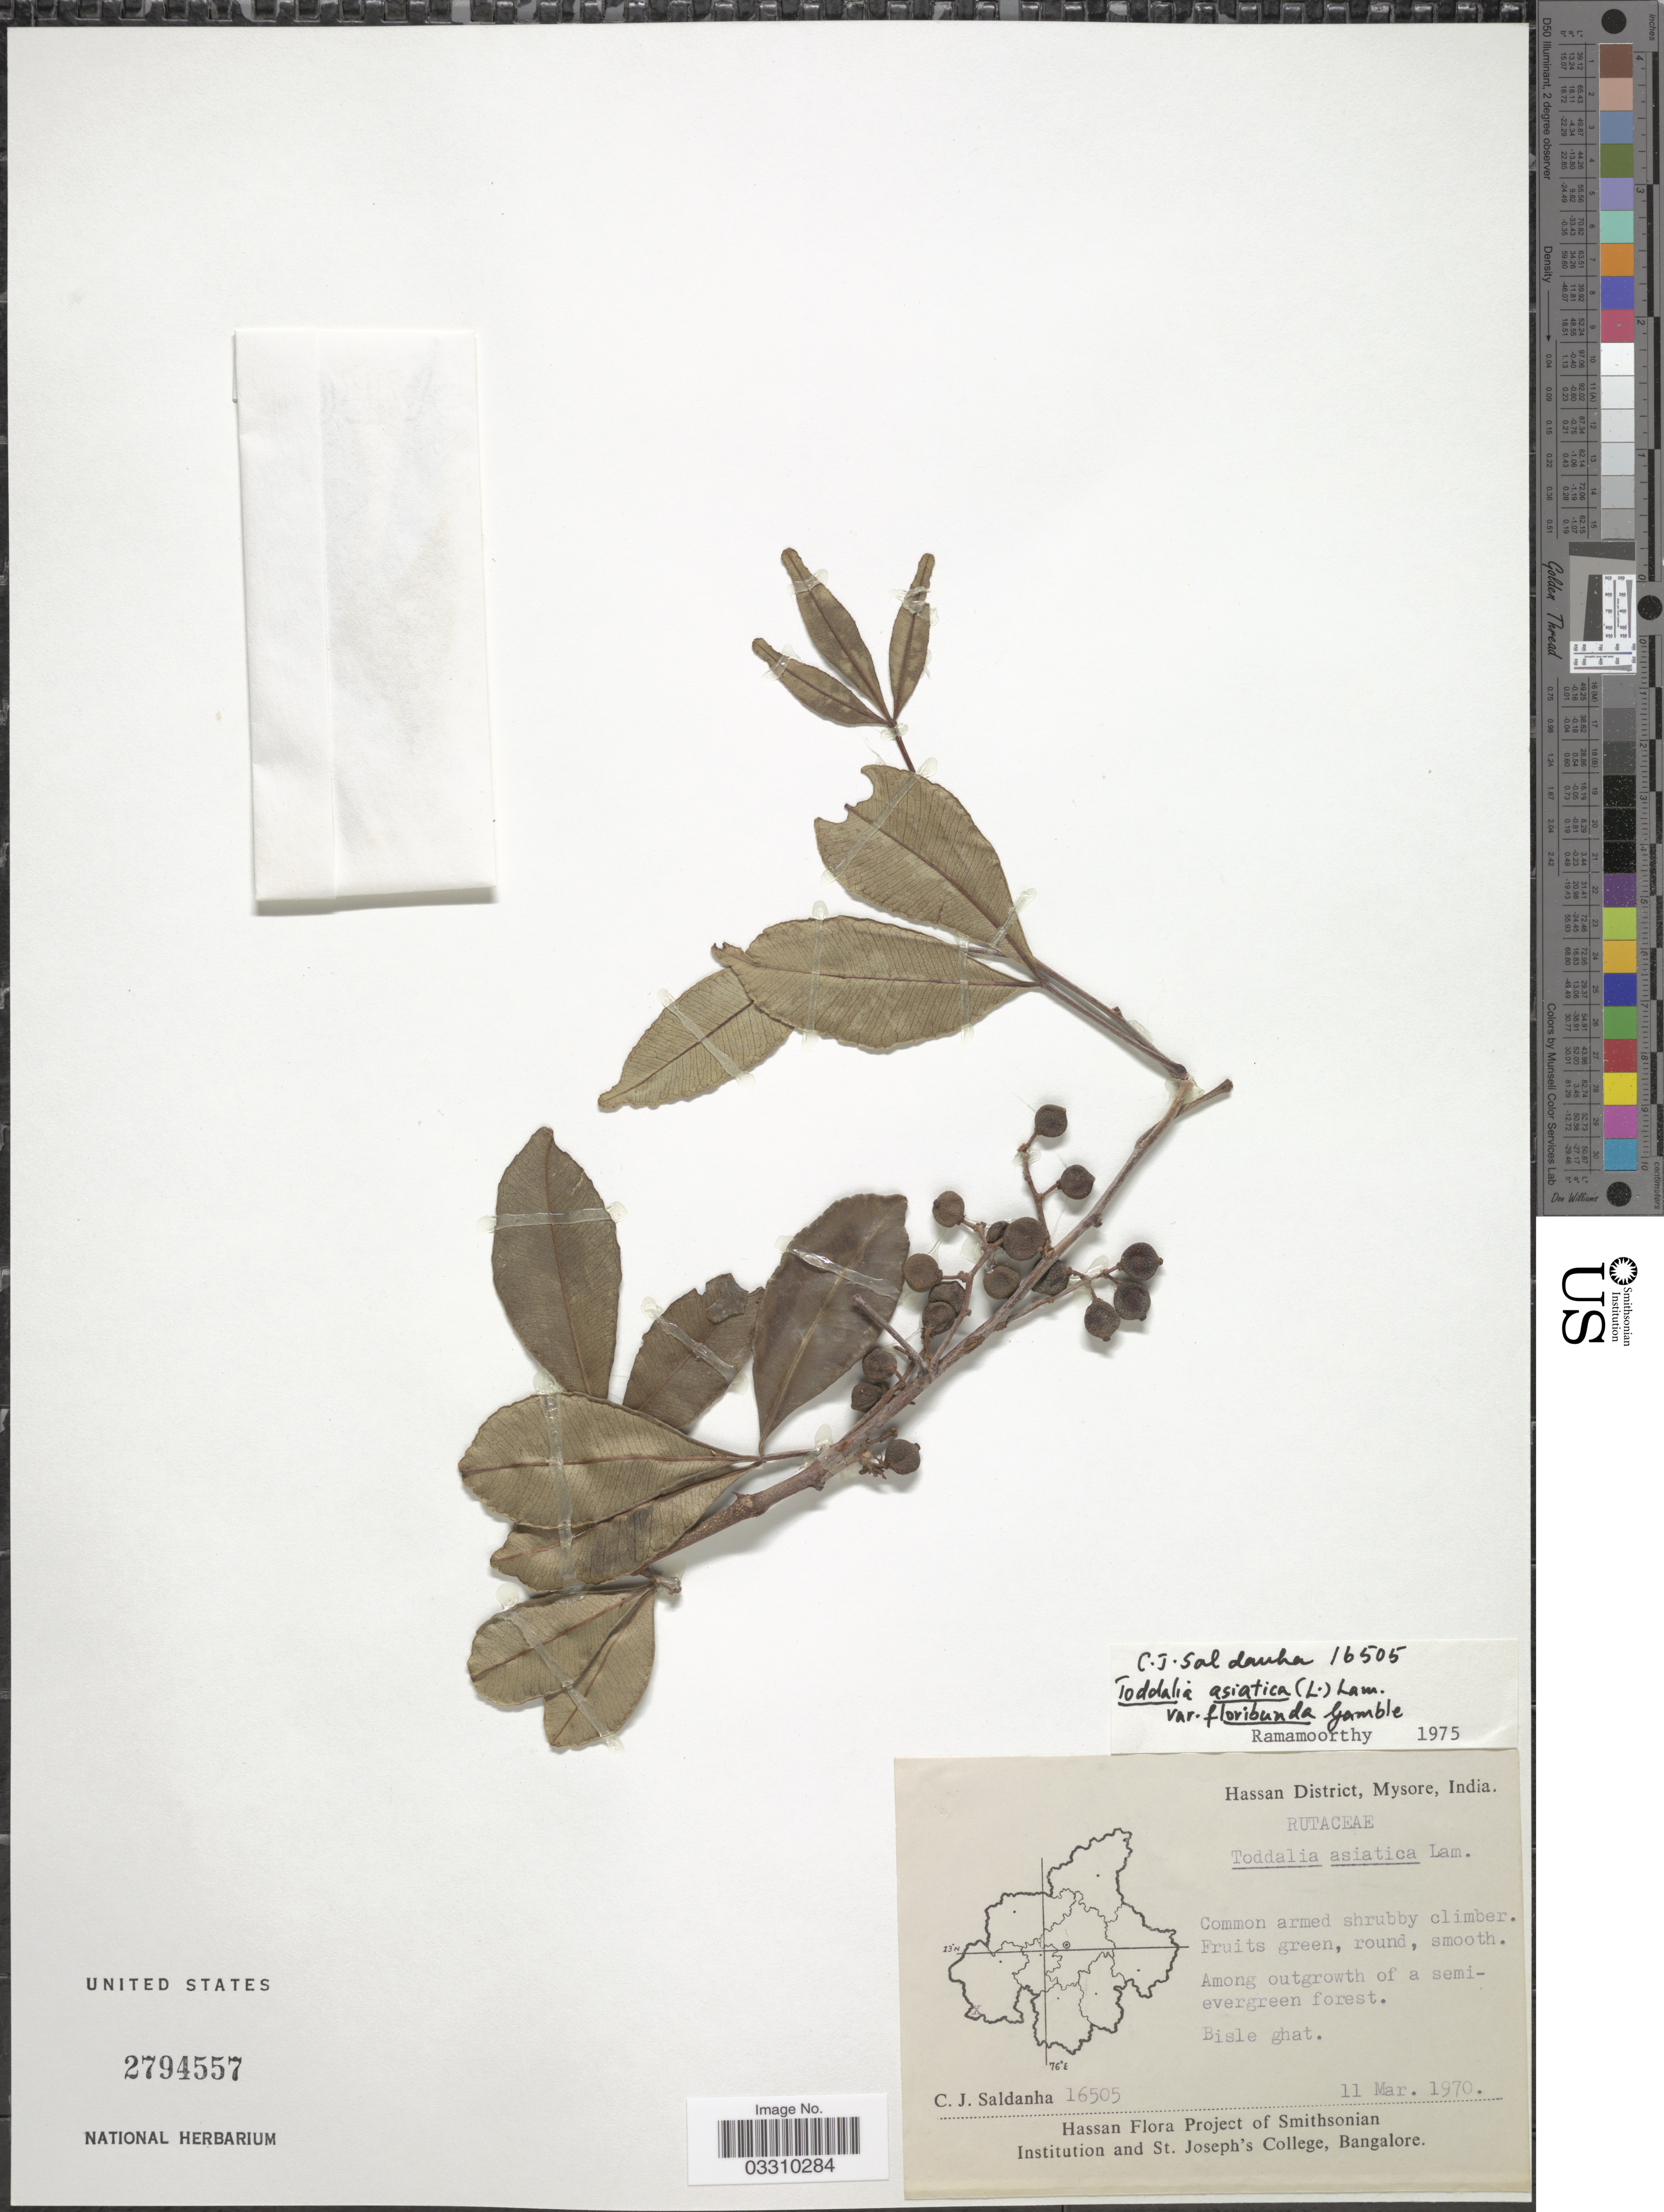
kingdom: Plantae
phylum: Tracheophyta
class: Magnoliopsida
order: Sapindales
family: Rutaceae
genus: Zanthoxylum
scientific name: Zanthoxylum asiaticum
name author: (L.) Appelhans et al.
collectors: C. J. Saldanha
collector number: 16505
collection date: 1970-03-11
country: India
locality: Hassan District, Mysore. Bisle ghat.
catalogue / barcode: US 2794557